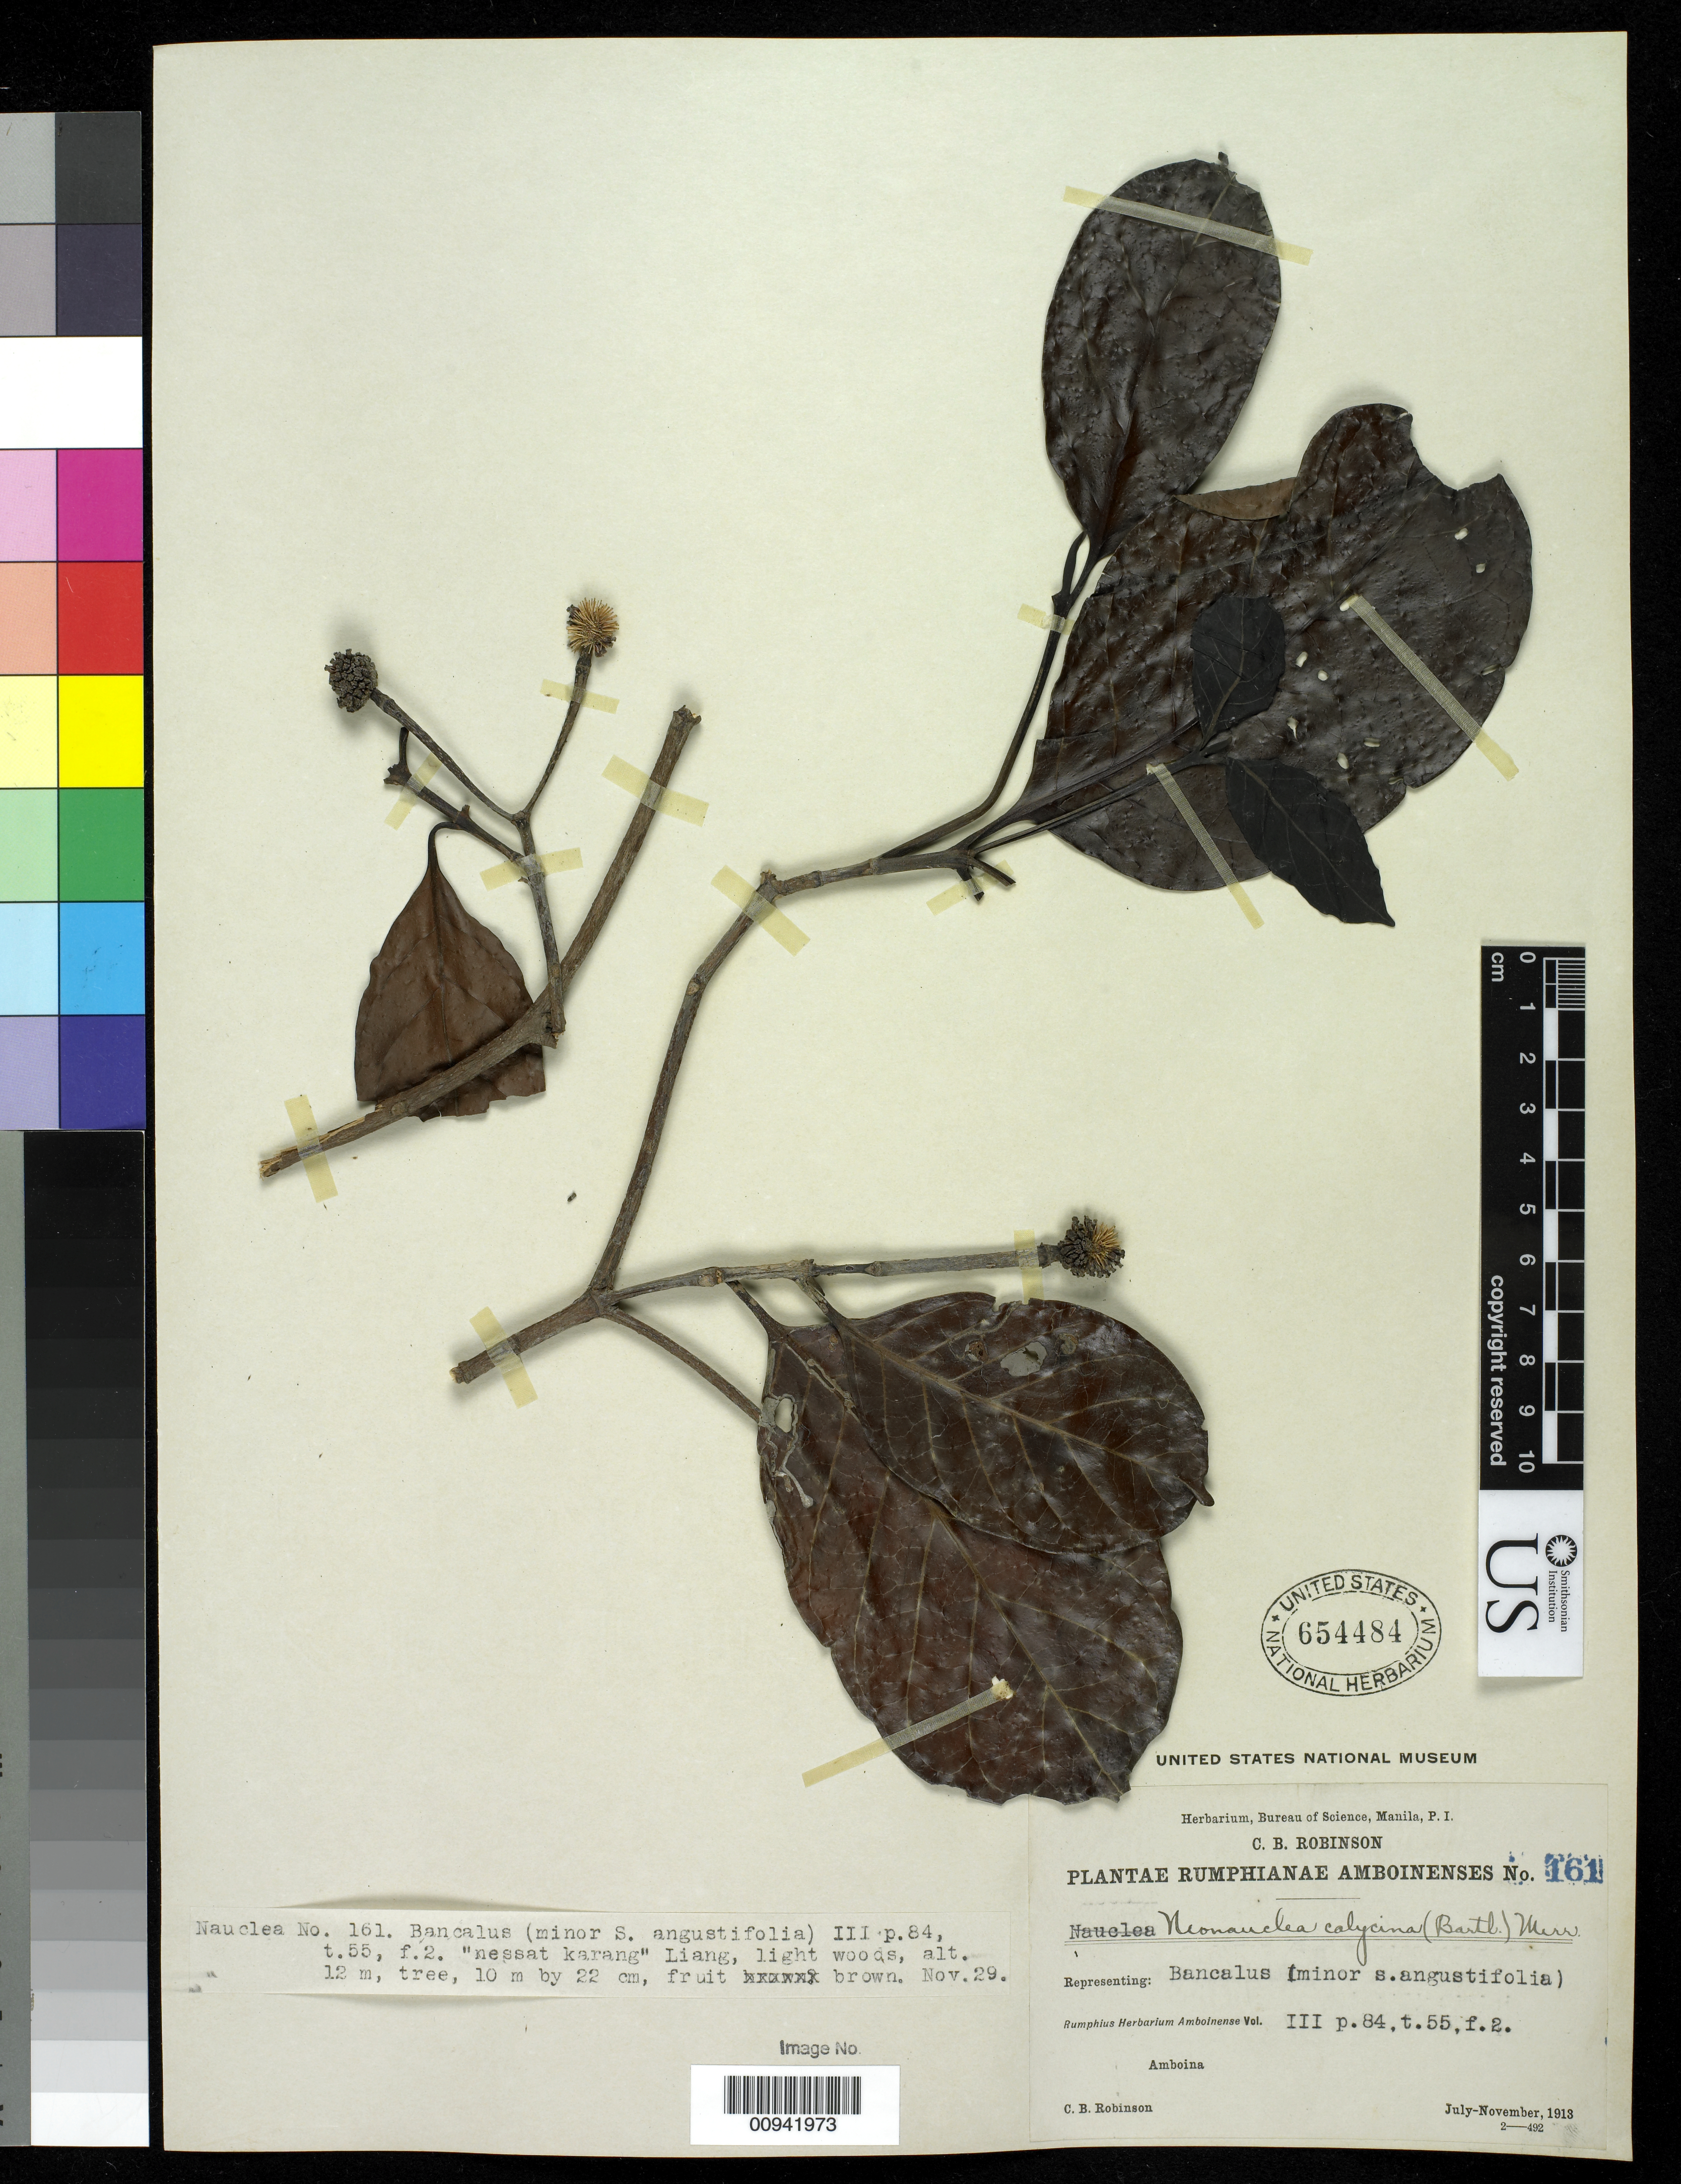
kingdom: Plantae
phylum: Tracheophyta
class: Magnoliopsida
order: Gentianales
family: Rubiaceae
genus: Neonauclea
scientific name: Neonauclea calycina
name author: (Bartl. ex DC.) Merr.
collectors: C. Robinson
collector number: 161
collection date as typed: Jul 1913 to Nov 1913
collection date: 1913-07/1913-11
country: Indonesia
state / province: Maluku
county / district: Maluku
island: Ambon I.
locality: light woods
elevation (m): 12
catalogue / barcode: US 654484